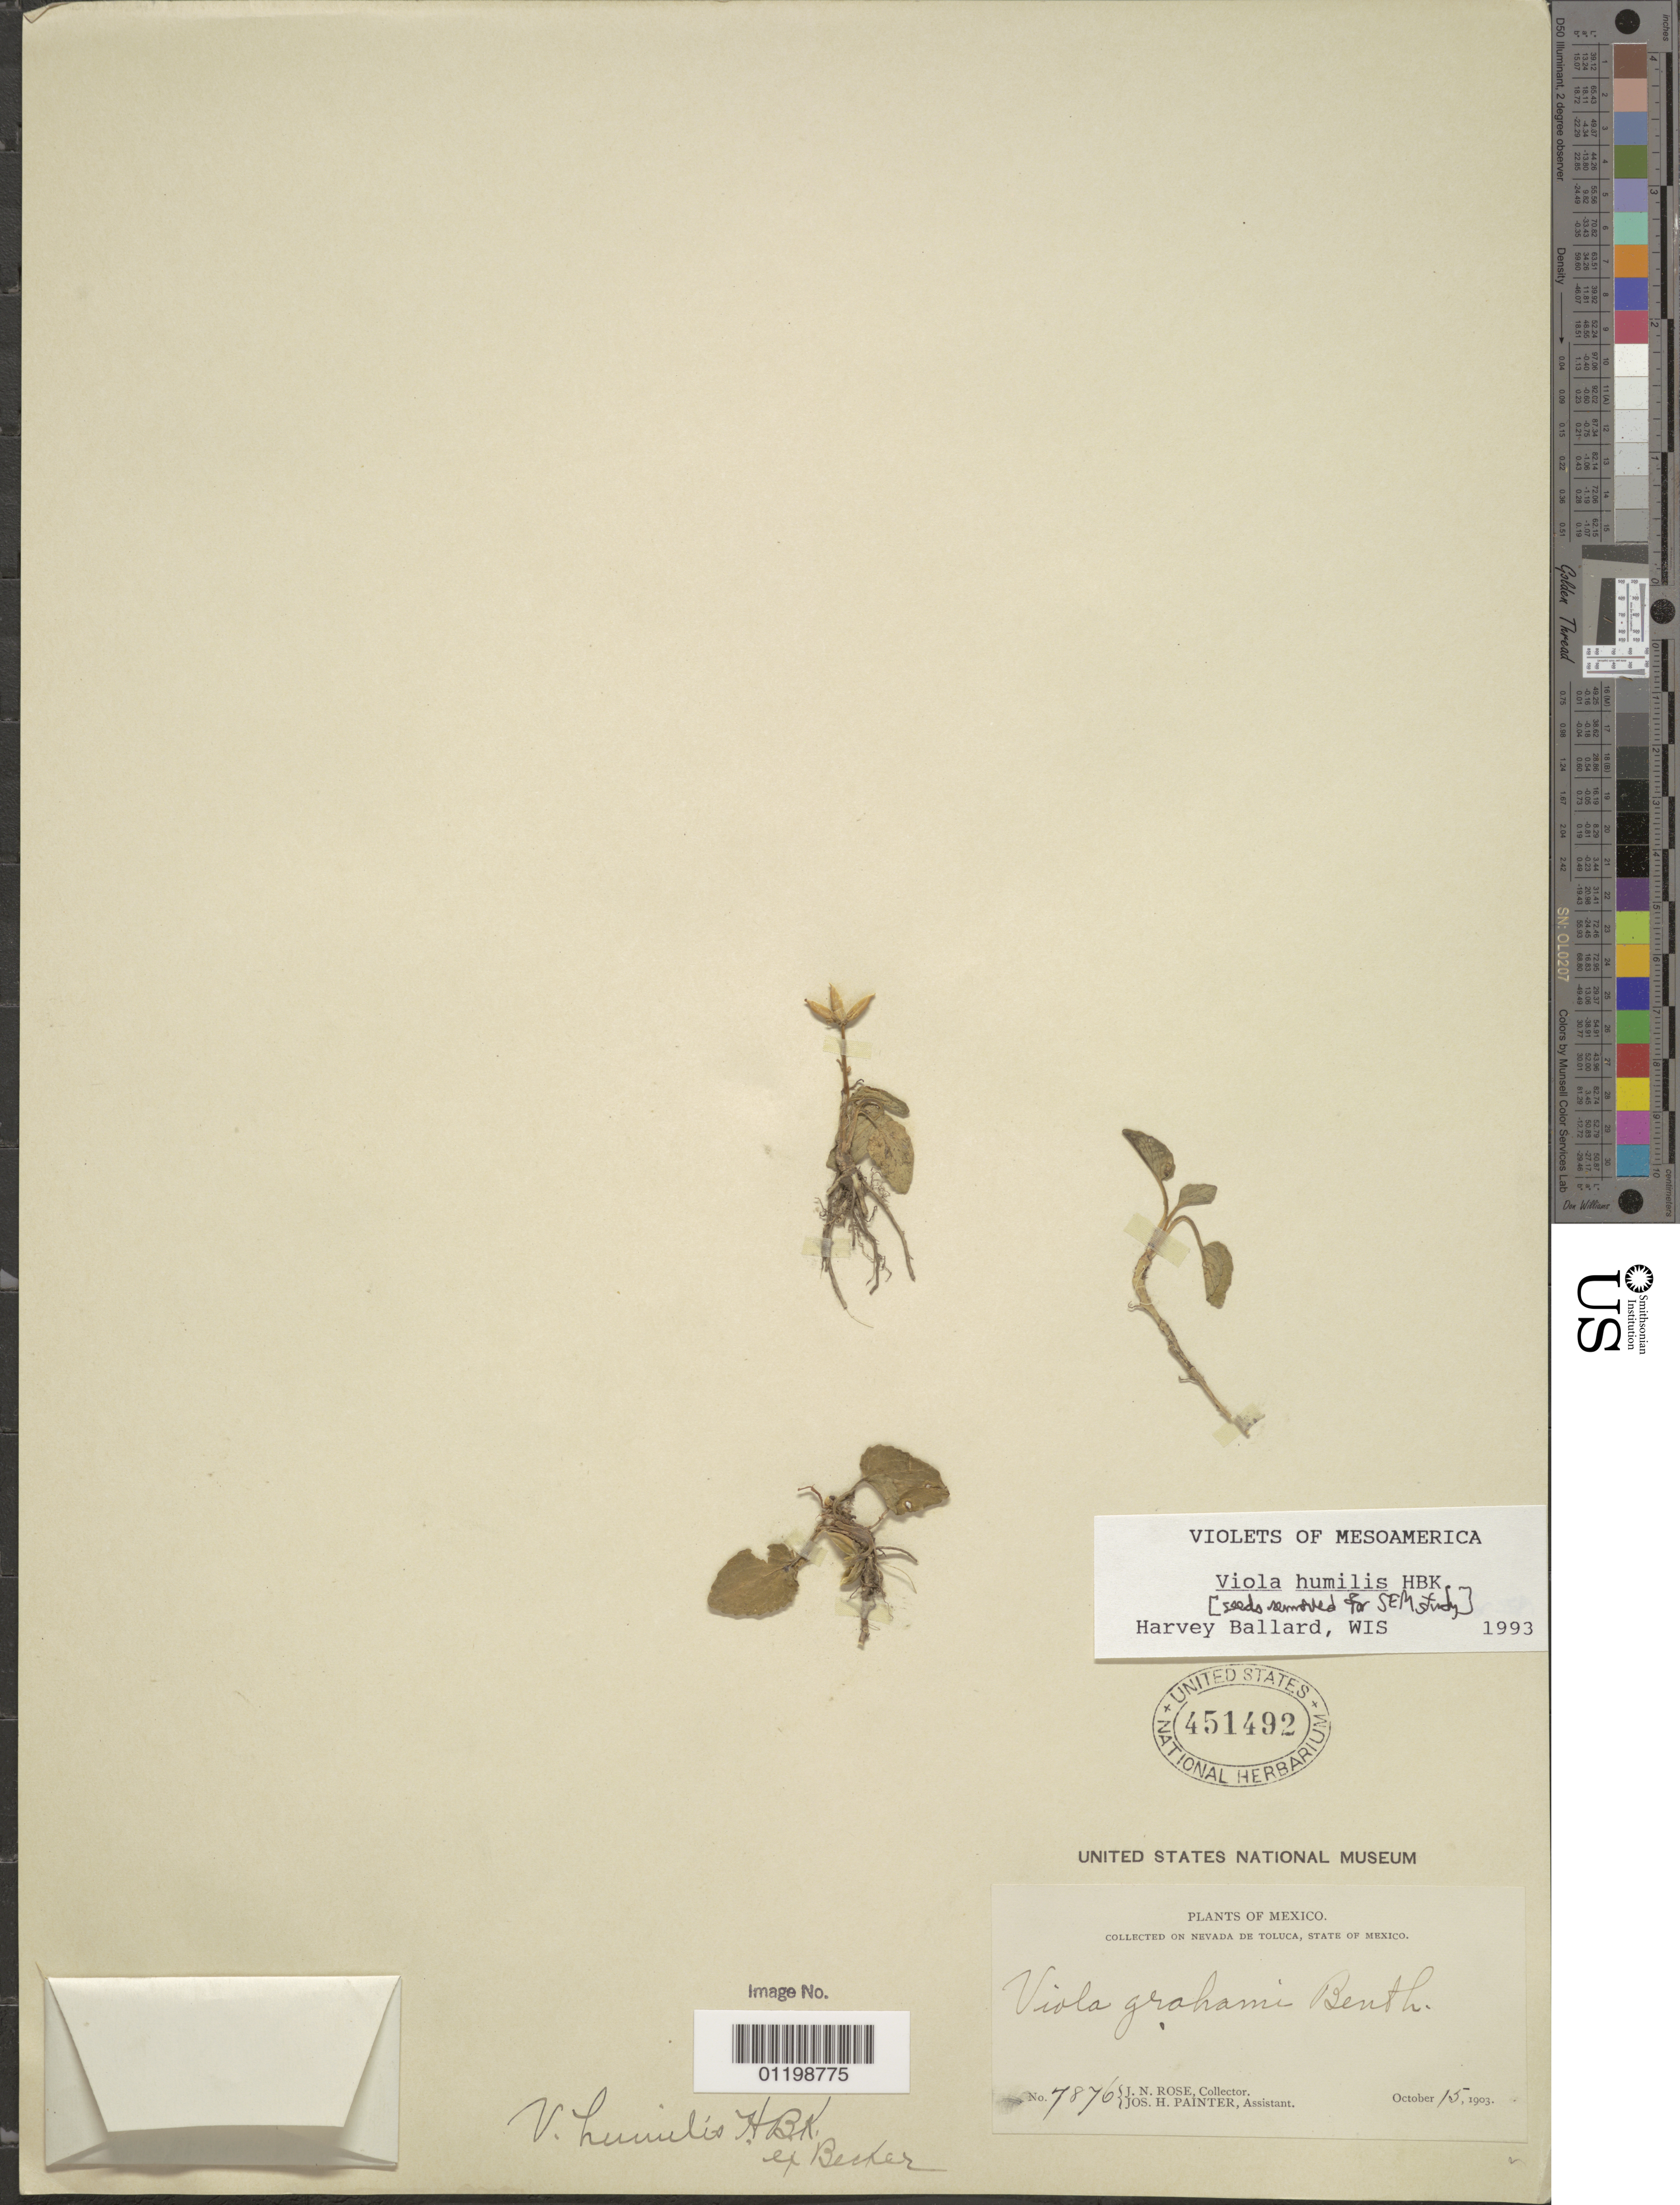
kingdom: Plantae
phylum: Tracheophyta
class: Magnoliopsida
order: Malpighiales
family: Violaceae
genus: Viola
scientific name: Viola humilis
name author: Kunth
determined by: Ballard, Harvey E.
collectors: J. N. Rose & J. H. Painter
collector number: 7876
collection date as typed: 15 Oct 1903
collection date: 1903-10-15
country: Mexico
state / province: México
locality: Nevada de Toluca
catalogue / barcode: US 451492